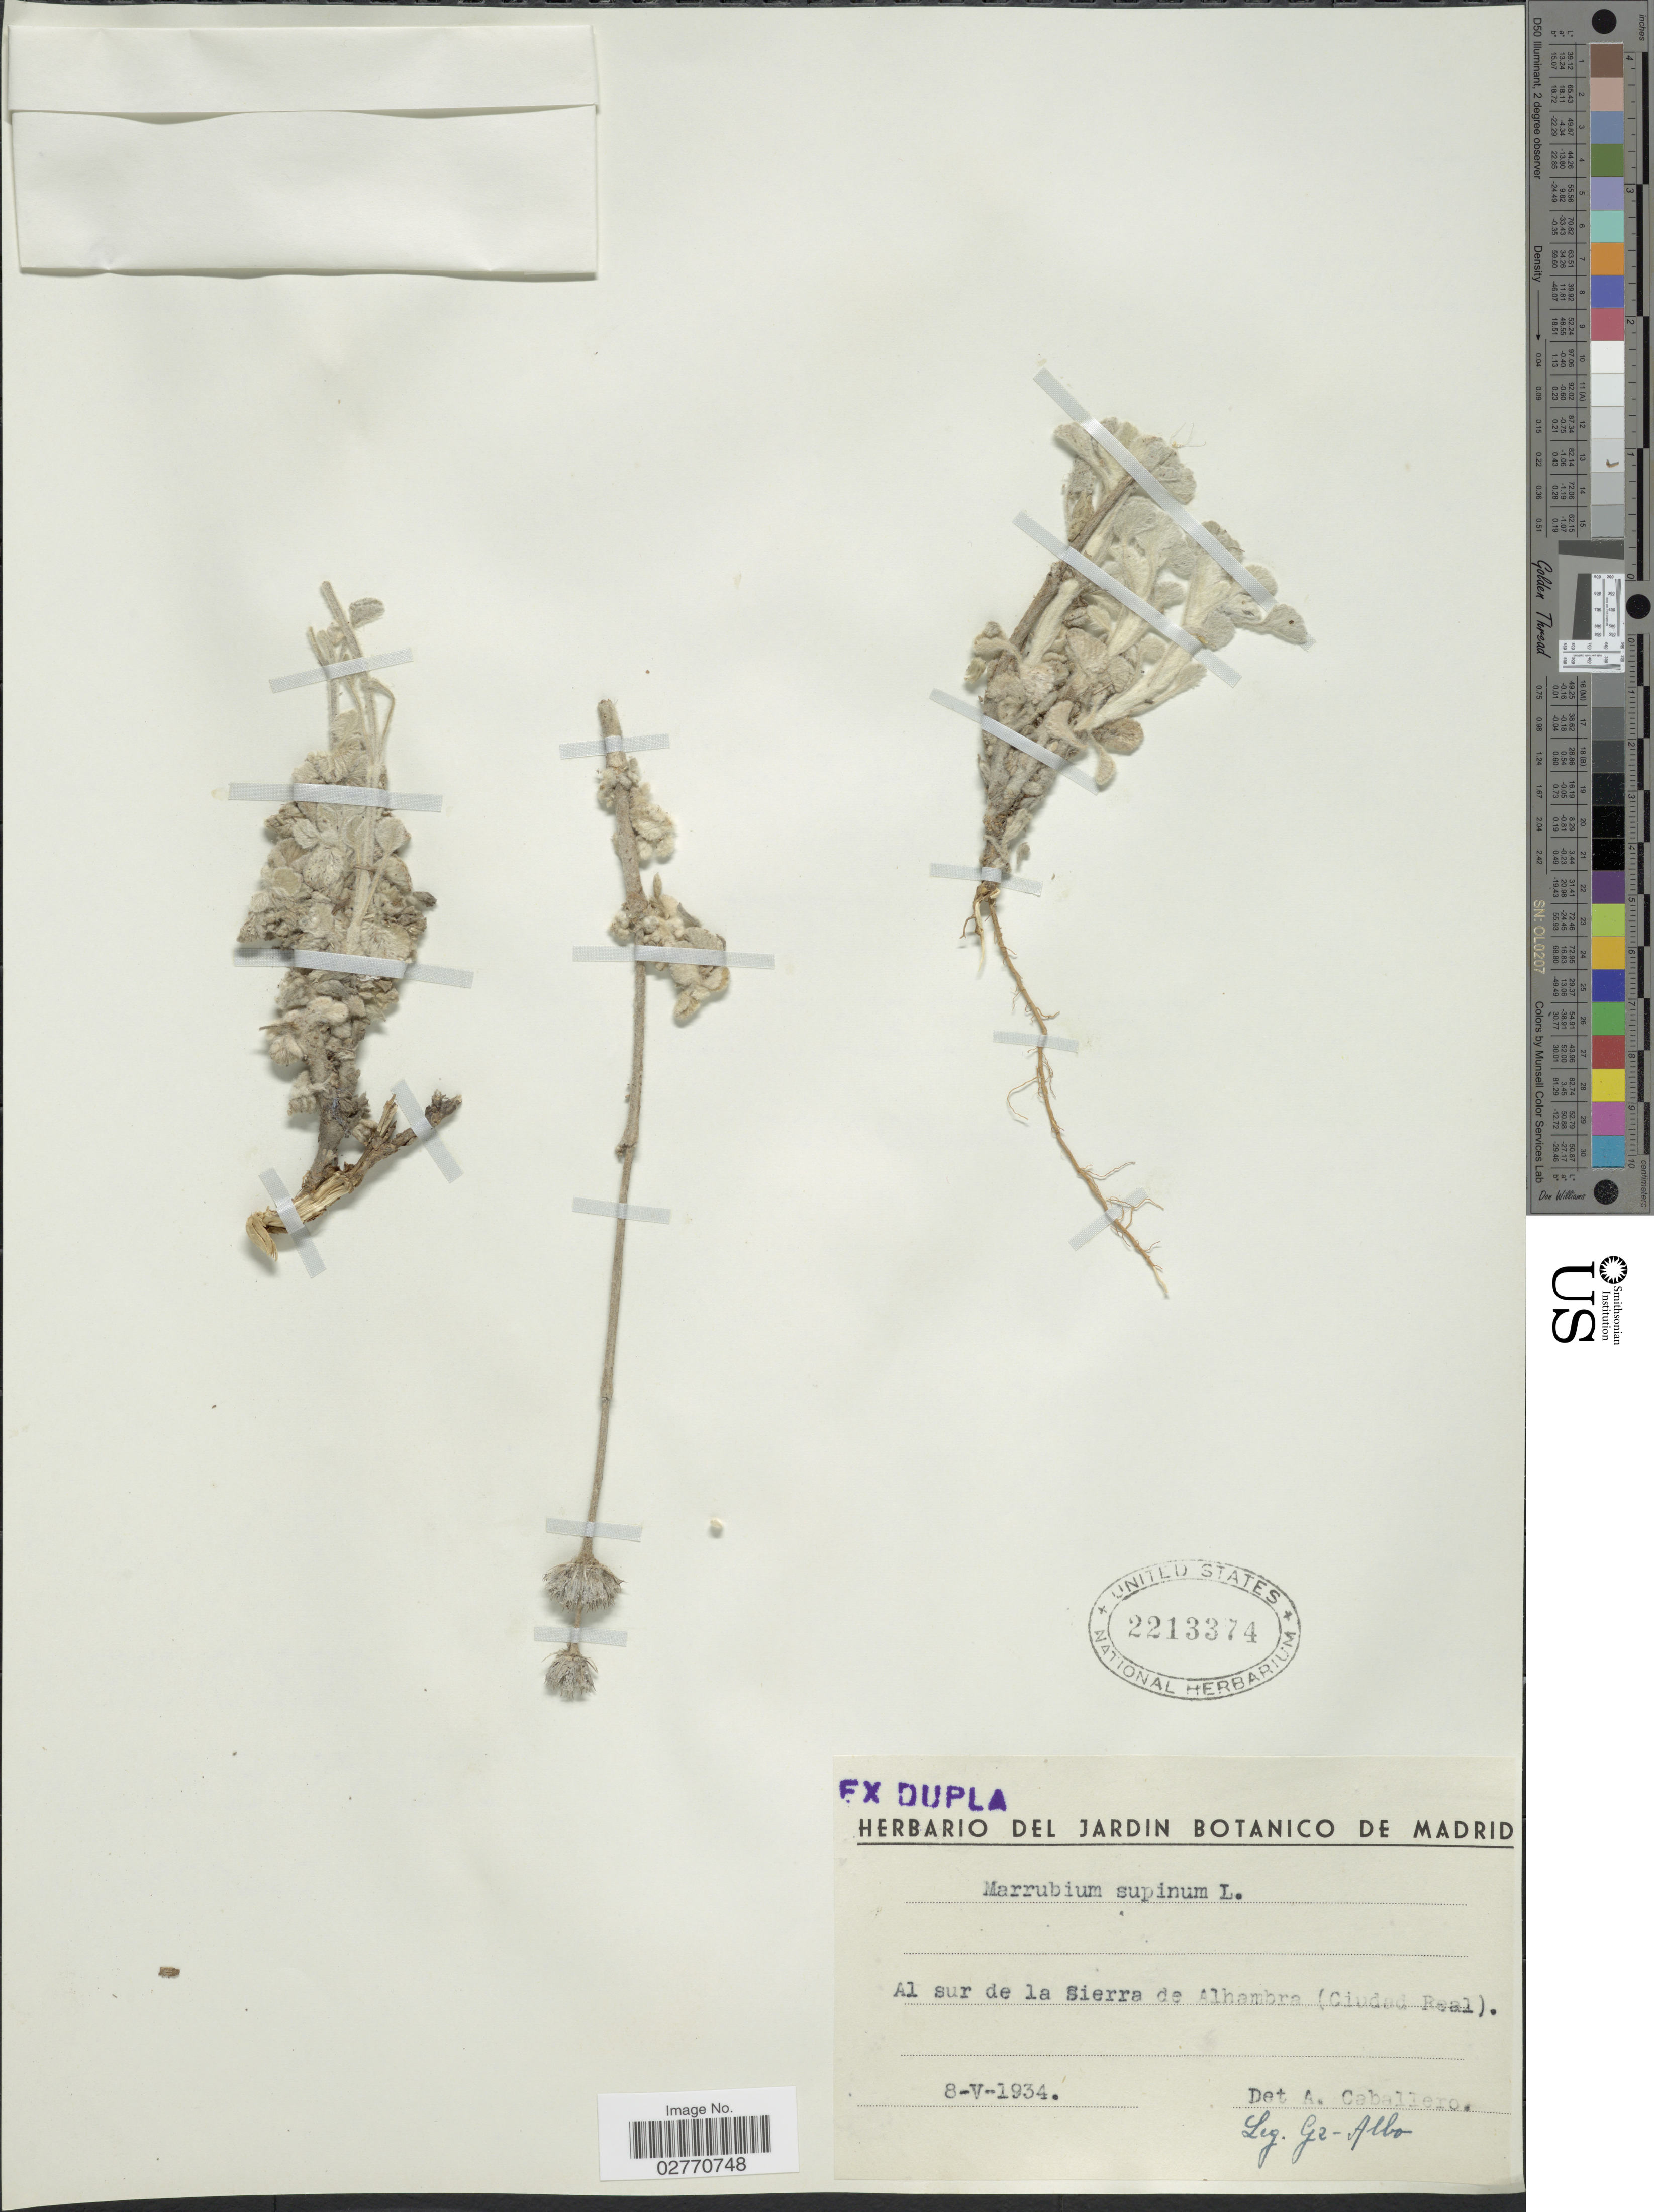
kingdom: Plantae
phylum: Tracheophyta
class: Magnoliopsida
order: Lamiales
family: Lamiaceae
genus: Marrubium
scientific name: Marrubium supinum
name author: L.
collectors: Ge-Albo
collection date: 1934-05-08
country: Spain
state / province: Castilla-La Mancha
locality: Al sur de la Sierra de Alhambra (Ciudad Real).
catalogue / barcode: US 2213374